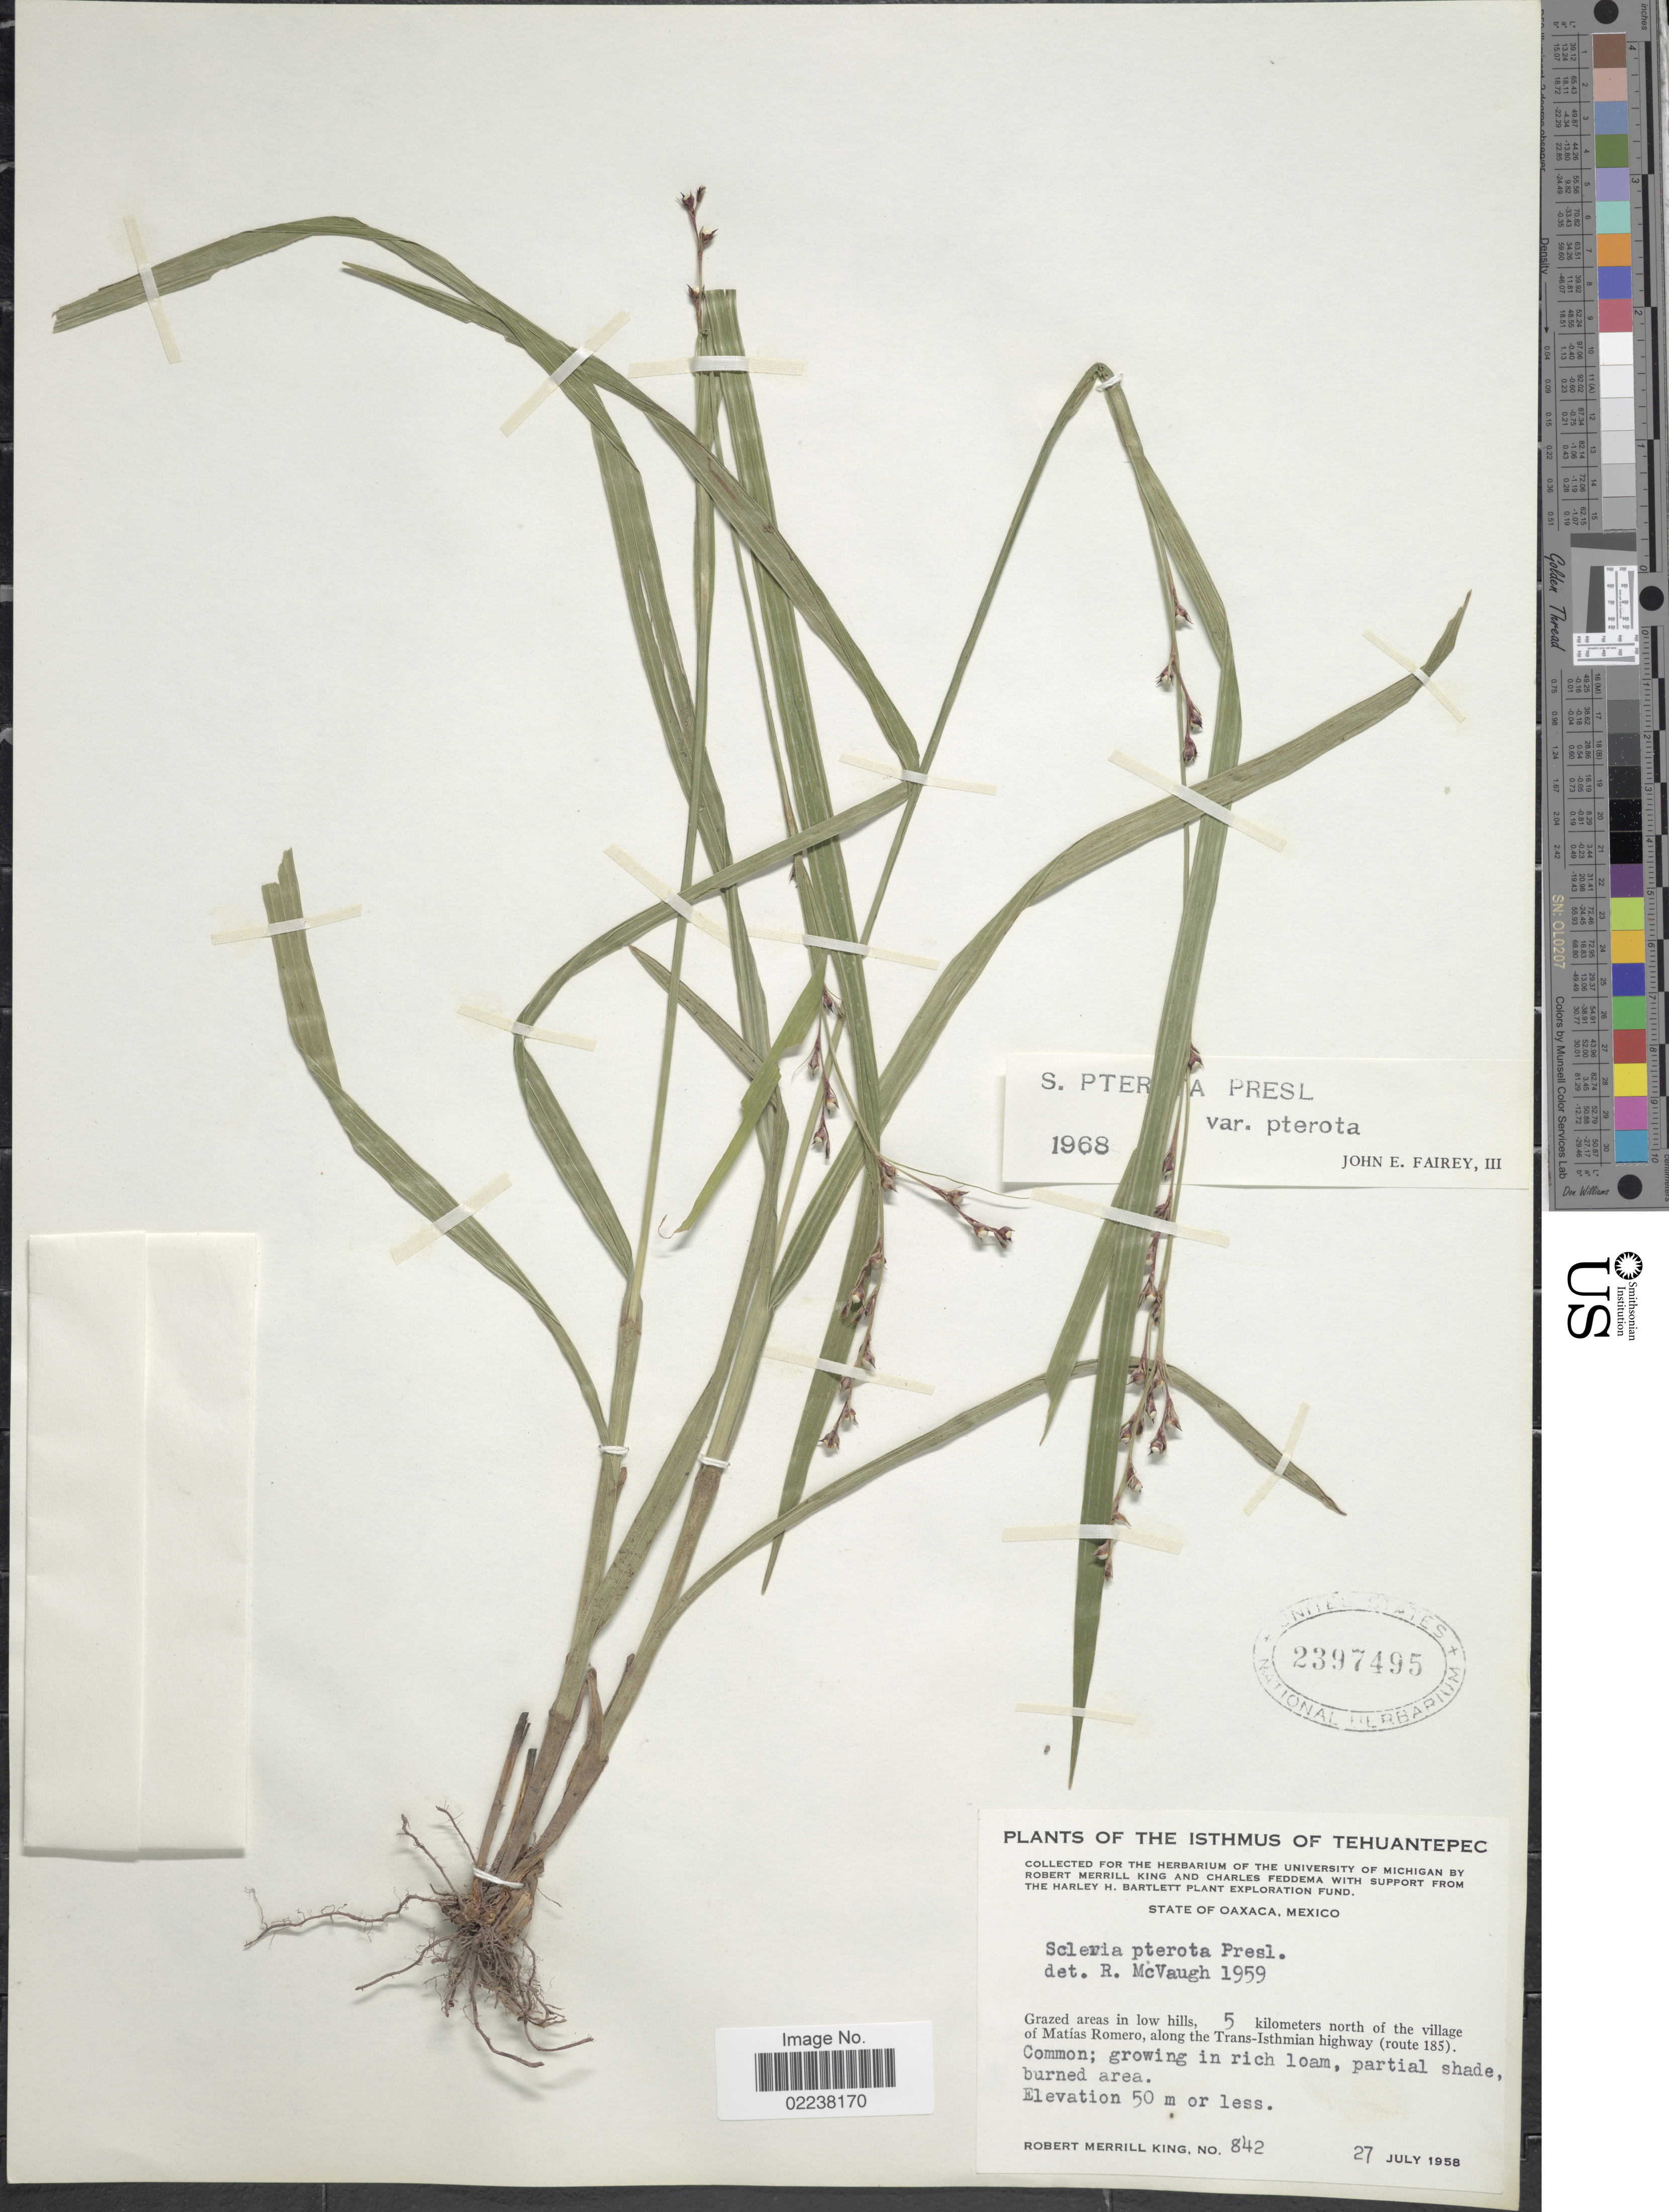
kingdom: Plantae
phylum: Tracheophyta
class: Liliopsida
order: Poales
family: Cyperaceae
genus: Scleria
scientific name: Scleria gaertneri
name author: Raddi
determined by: Strong, Mark T., (BOT), Smithsonian Institution - National Museum of Natural History (UNITED STATES)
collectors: R. M. King & C. Feddema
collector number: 842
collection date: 1958-07-27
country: Mexico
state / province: Oaxaca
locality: The Isthmus of Tehuantepec, Grazed areas in low hills, 5 kilometers north of the village of Matias Romero, along the Trans-Isthmian highway (route 185)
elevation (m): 50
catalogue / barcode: US 2397495